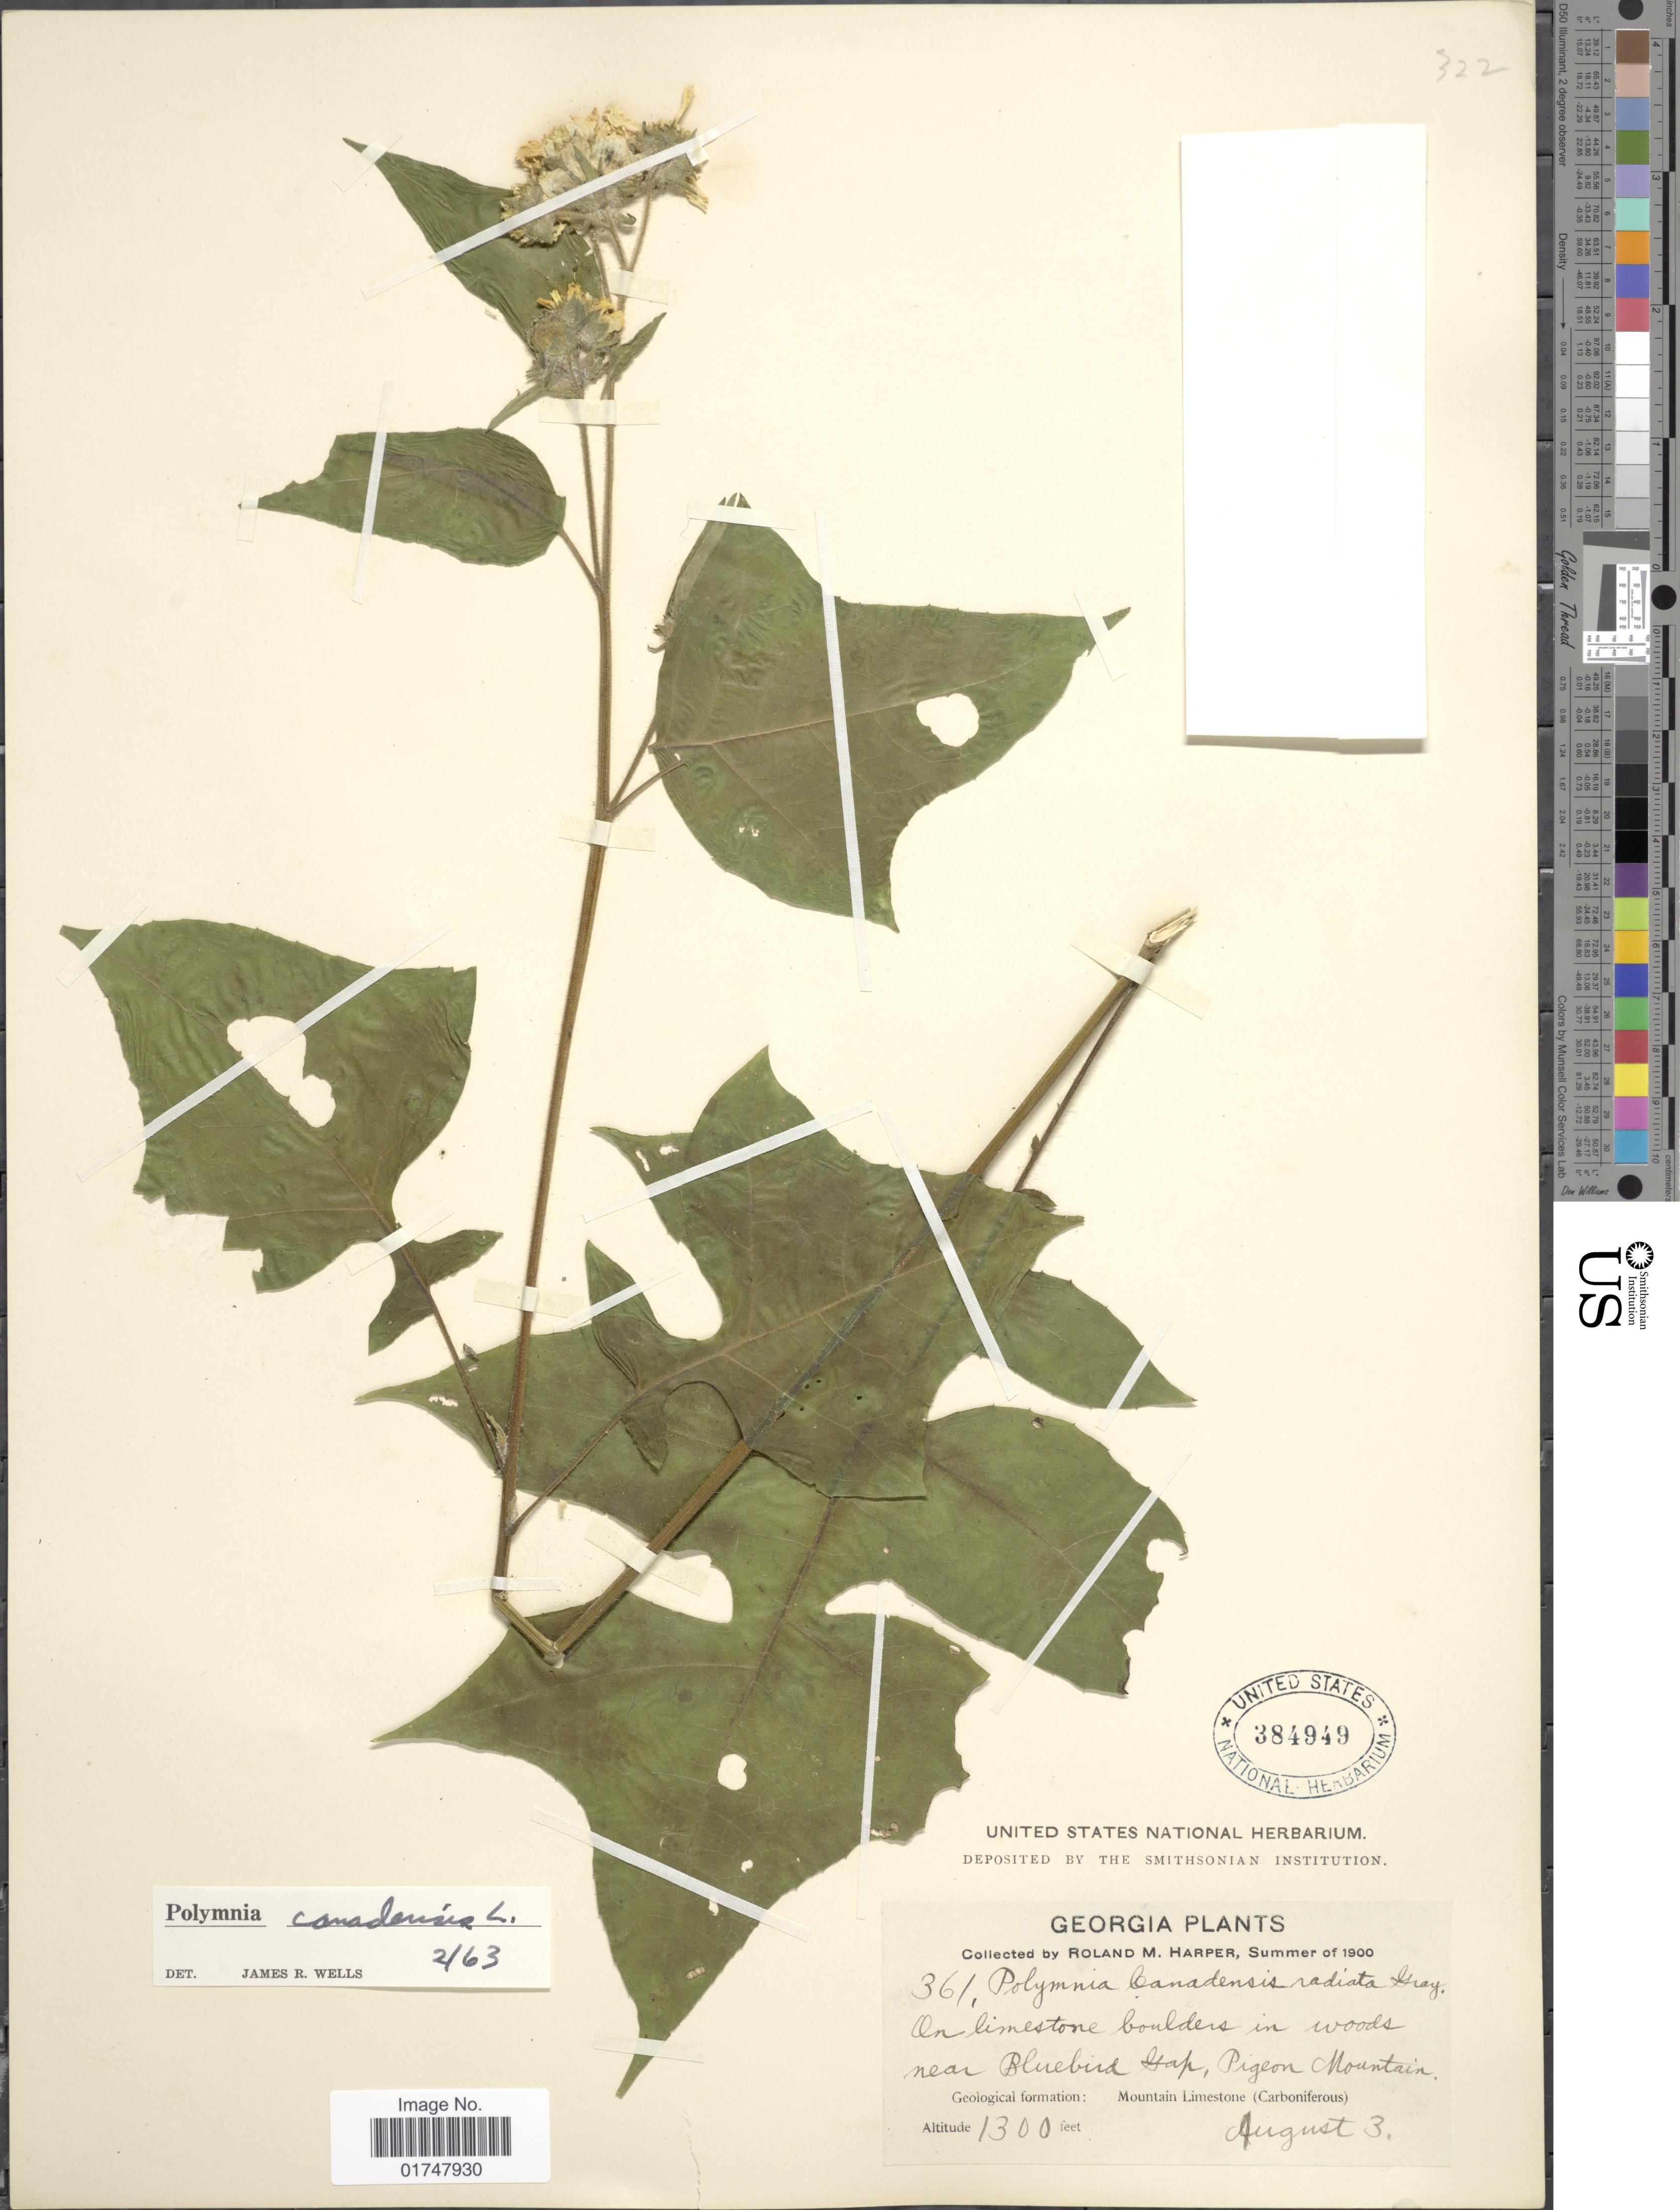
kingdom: Plantae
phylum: Tracheophyta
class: Magnoliopsida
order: Asterales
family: Asteraceae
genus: Polymnia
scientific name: Polymnia canadensis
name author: L.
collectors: R. M. Harper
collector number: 361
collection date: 1900-08-03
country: United States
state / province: Georgia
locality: On limestone boulders in woods near Bluebird Gap, Pigeon Mountain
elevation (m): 396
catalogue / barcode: US 384949